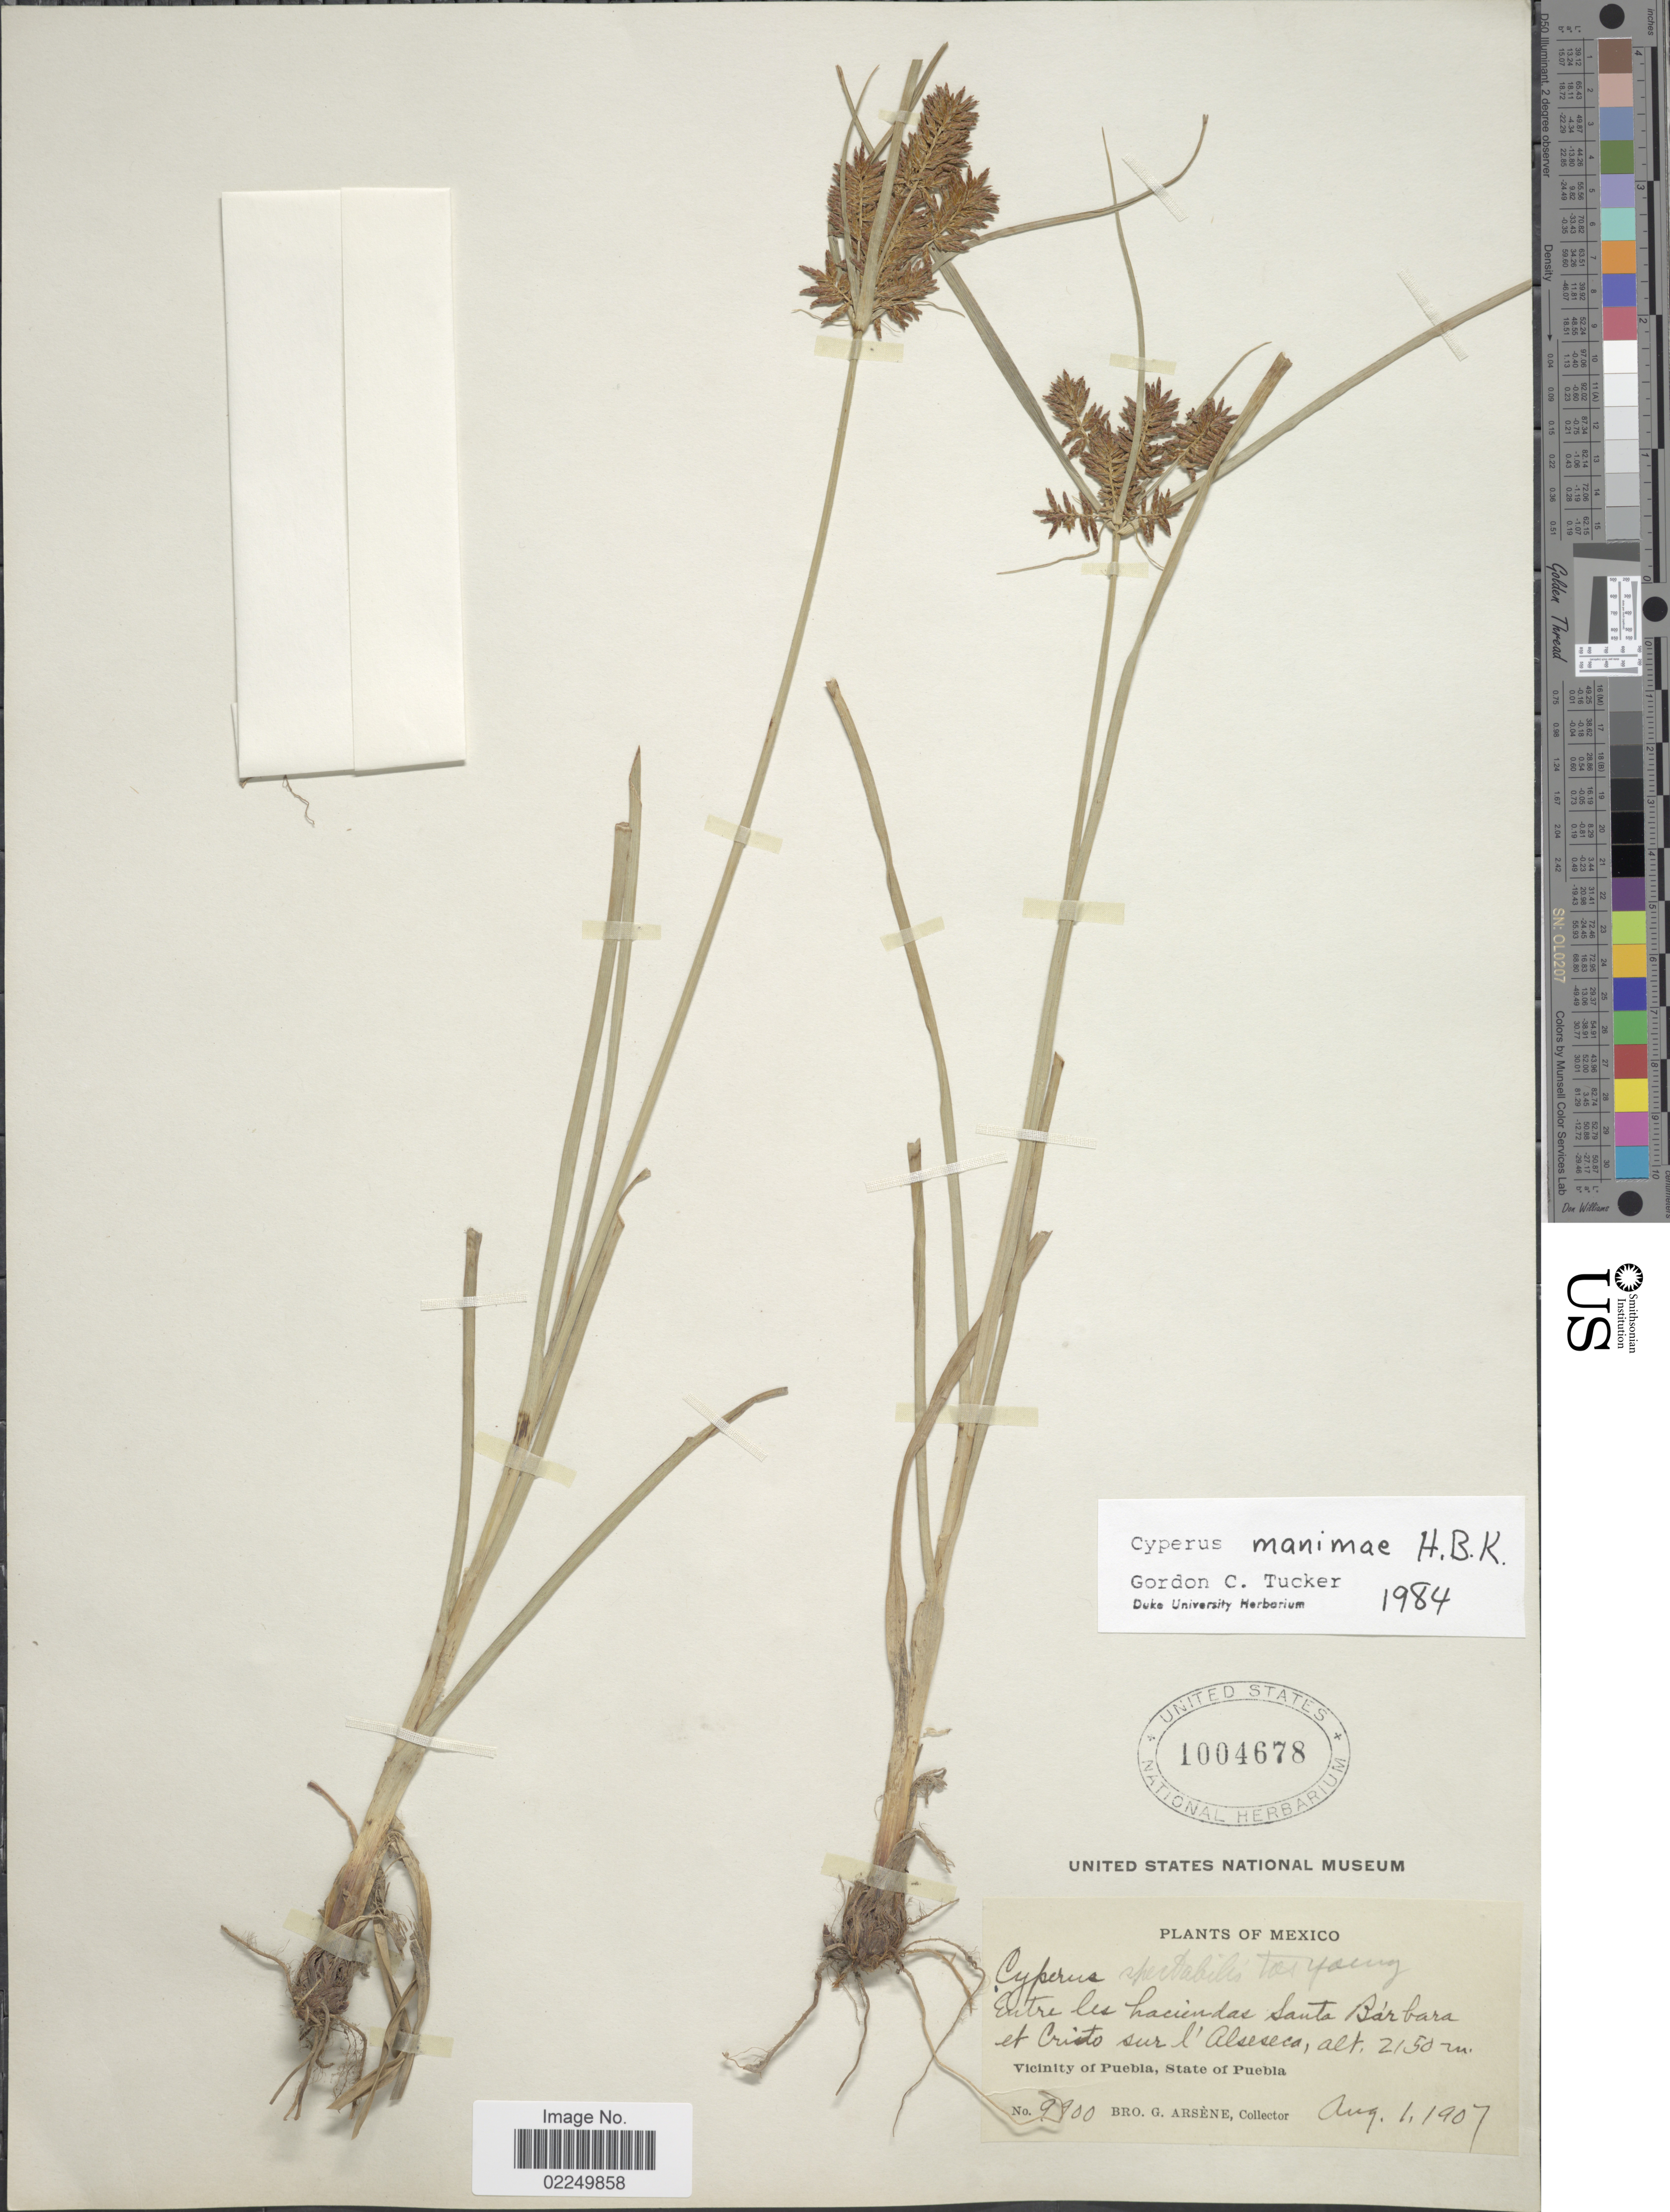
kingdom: Plantae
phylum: Tracheophyta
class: Liliopsida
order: Poales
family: Cyperaceae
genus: Cyperus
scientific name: Cyperus manimae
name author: Kunth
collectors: Bro. G. Arsène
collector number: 9900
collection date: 1907-08-01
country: Mexico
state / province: Puebla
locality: Entre les haciendas Santa Barbara et Cristo sur l'Alseseca, vicinity of Puebla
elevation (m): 2150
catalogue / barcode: US 1004678